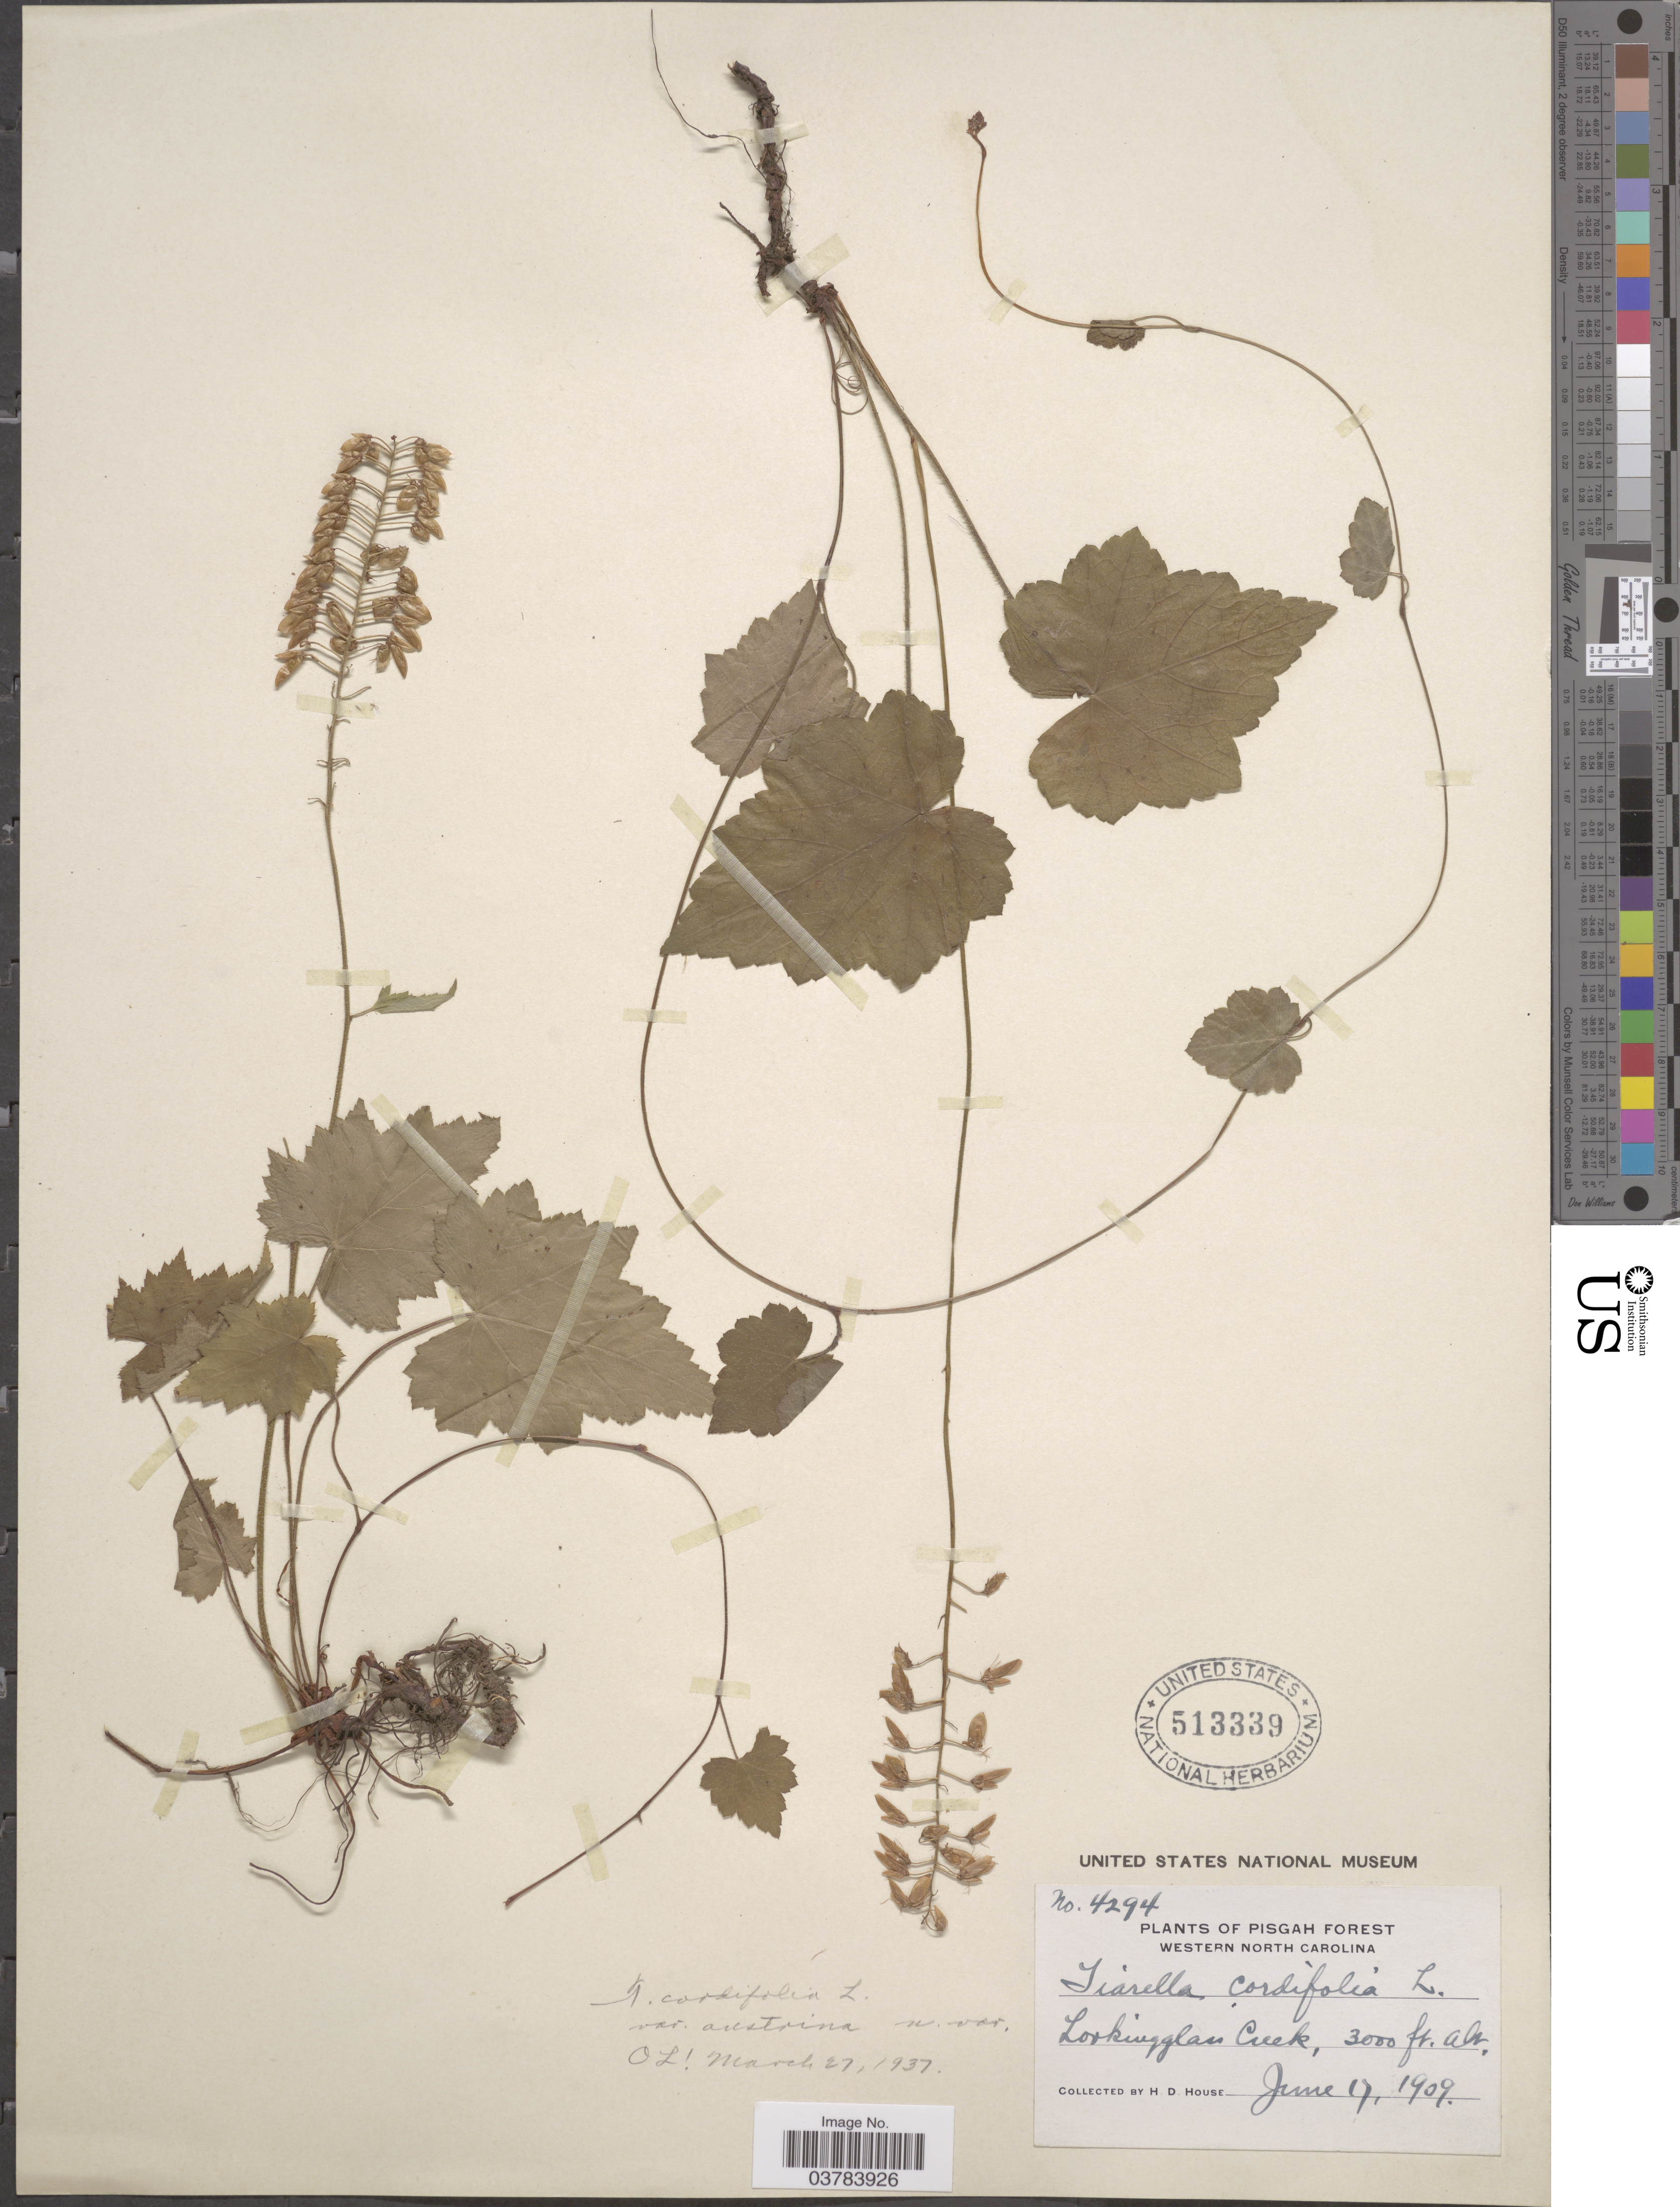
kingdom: Plantae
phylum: Tracheophyta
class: Magnoliopsida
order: Saxifragales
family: Saxifragaceae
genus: Tiarella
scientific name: Tiarella cordifolia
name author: L.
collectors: H. D. House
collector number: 4294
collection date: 1909-06-17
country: United States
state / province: North Carolina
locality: Pisgah Forest. Western North Carolina. Lookingglass Creek.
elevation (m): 914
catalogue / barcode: US 513339